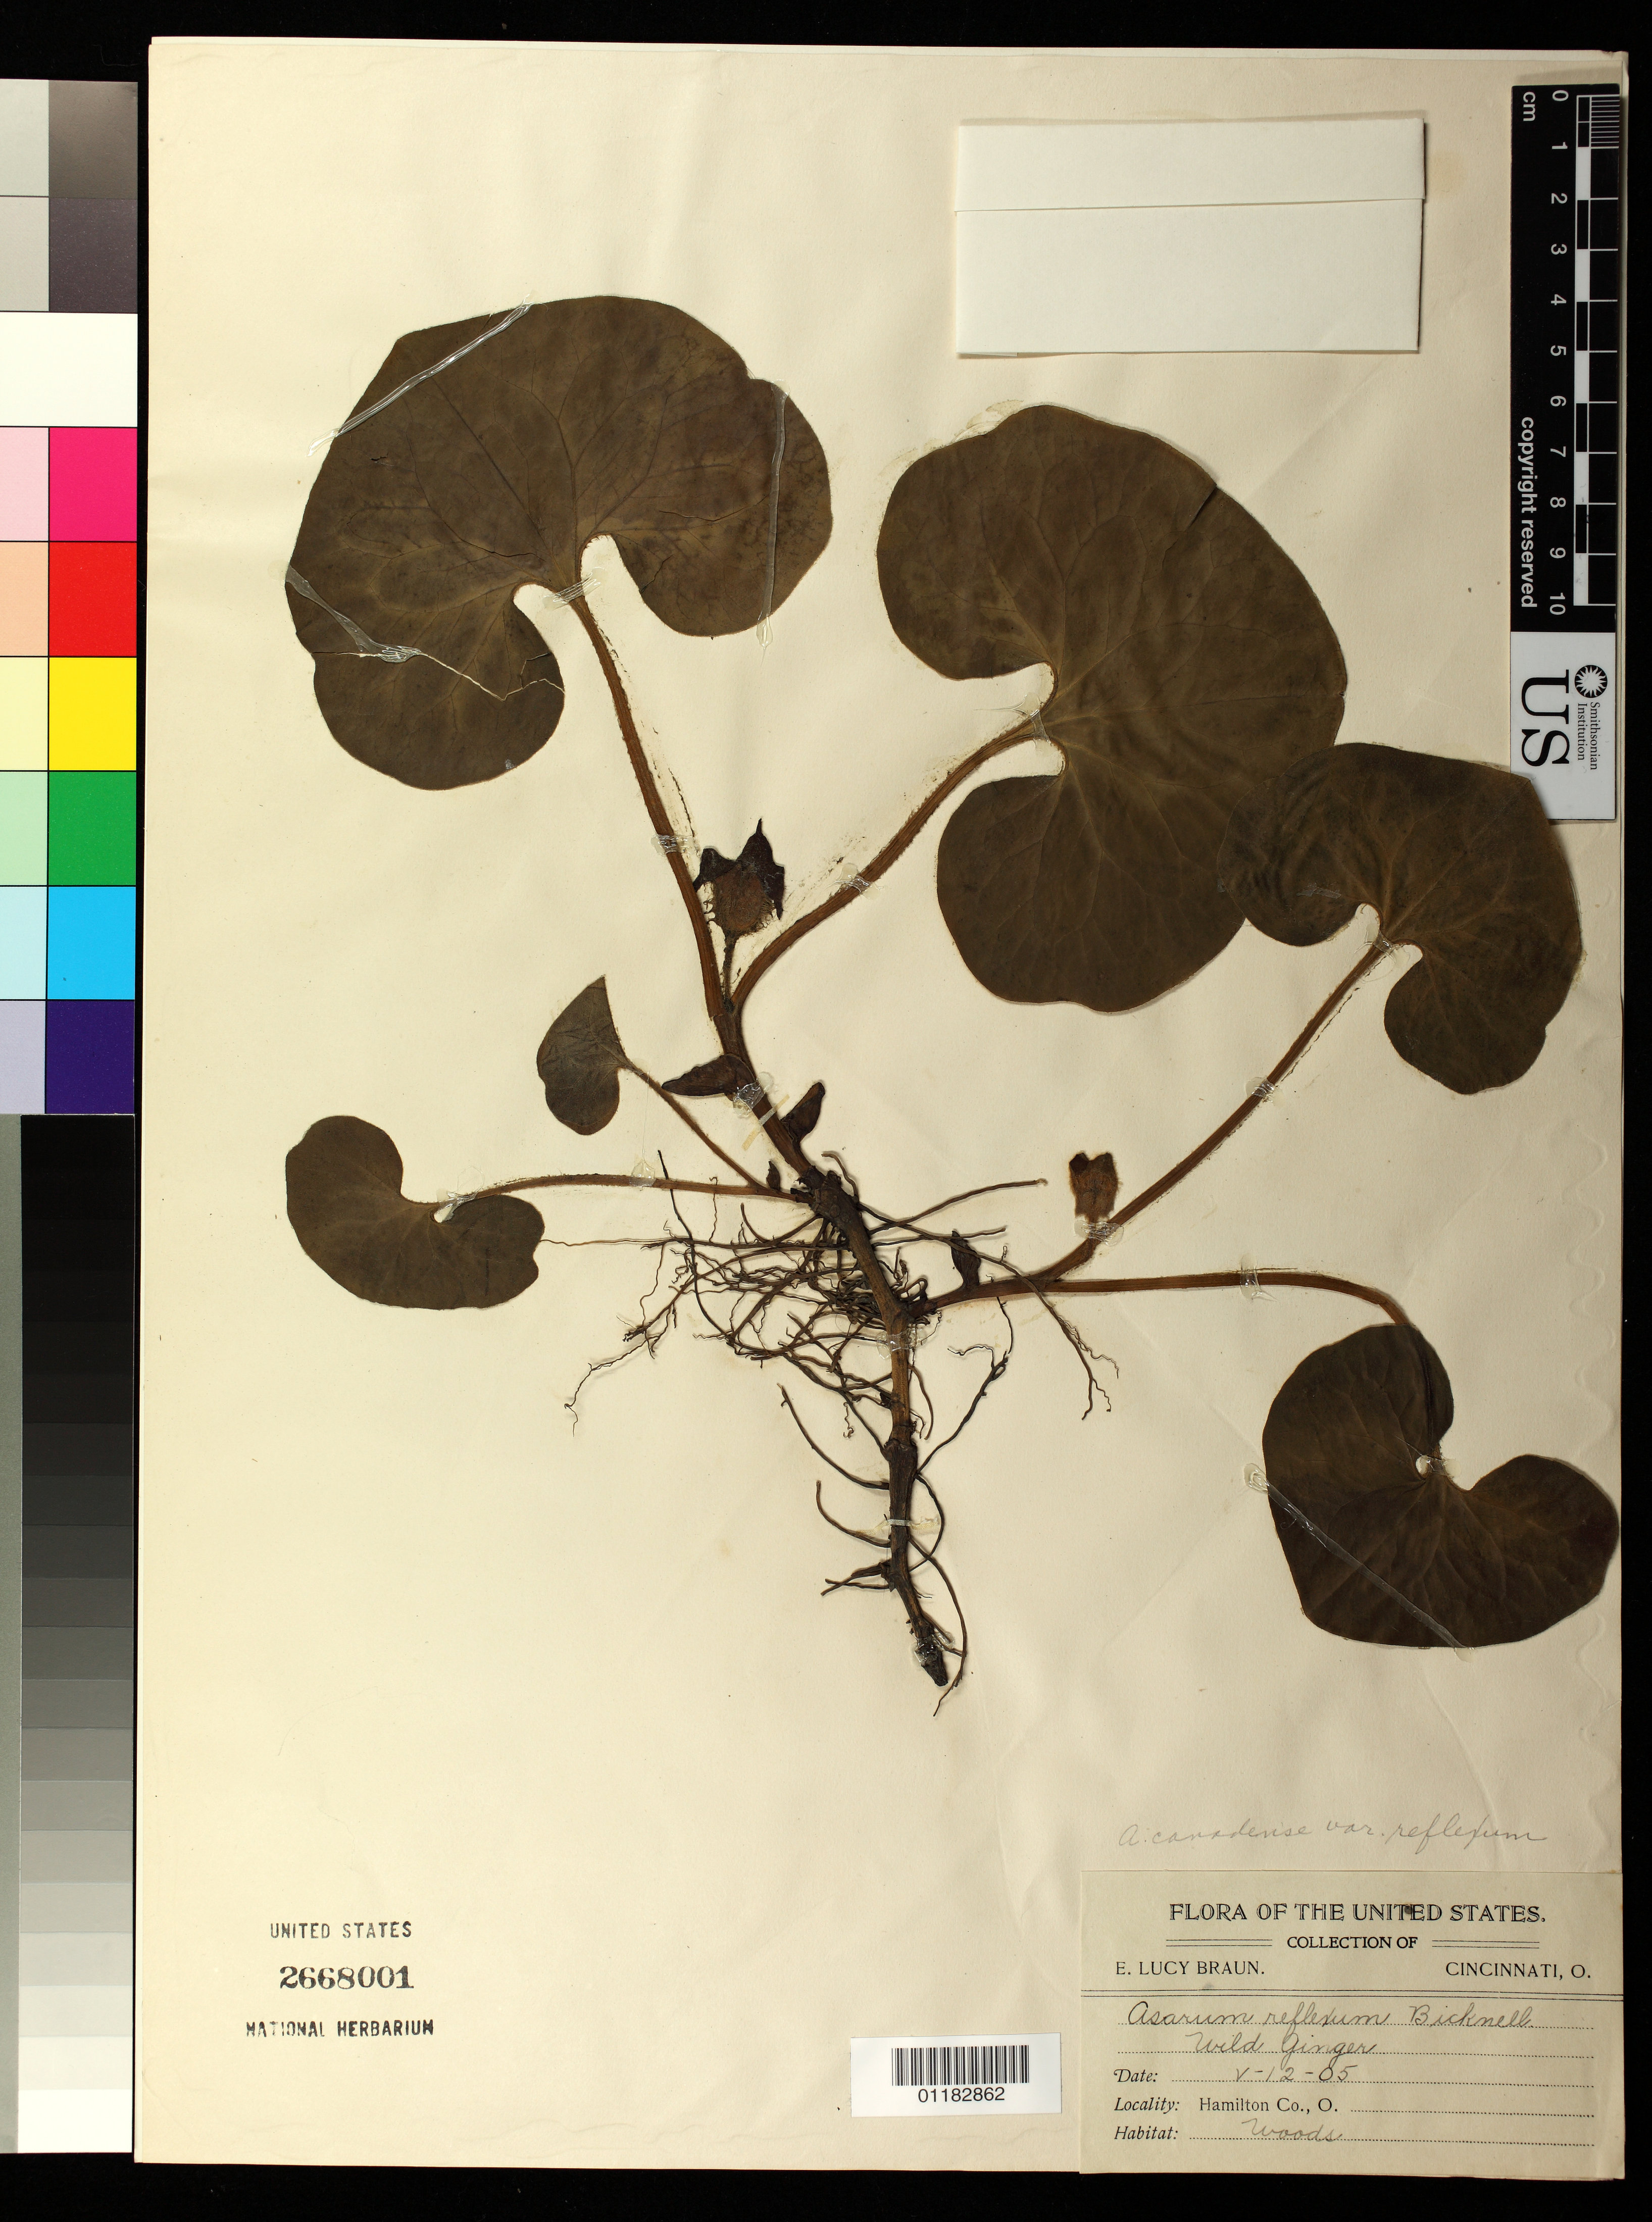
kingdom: Plantae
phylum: Tracheophyta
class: Magnoliopsida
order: Piperales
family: Aristolochiaceae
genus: Asarum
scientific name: Asarum canadense var. reflexum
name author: (E.P. Bicknell) B.L. Rob.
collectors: E. L. Braun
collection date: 1905-05-12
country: United States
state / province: Ohio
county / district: Hamilton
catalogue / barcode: US 2668001